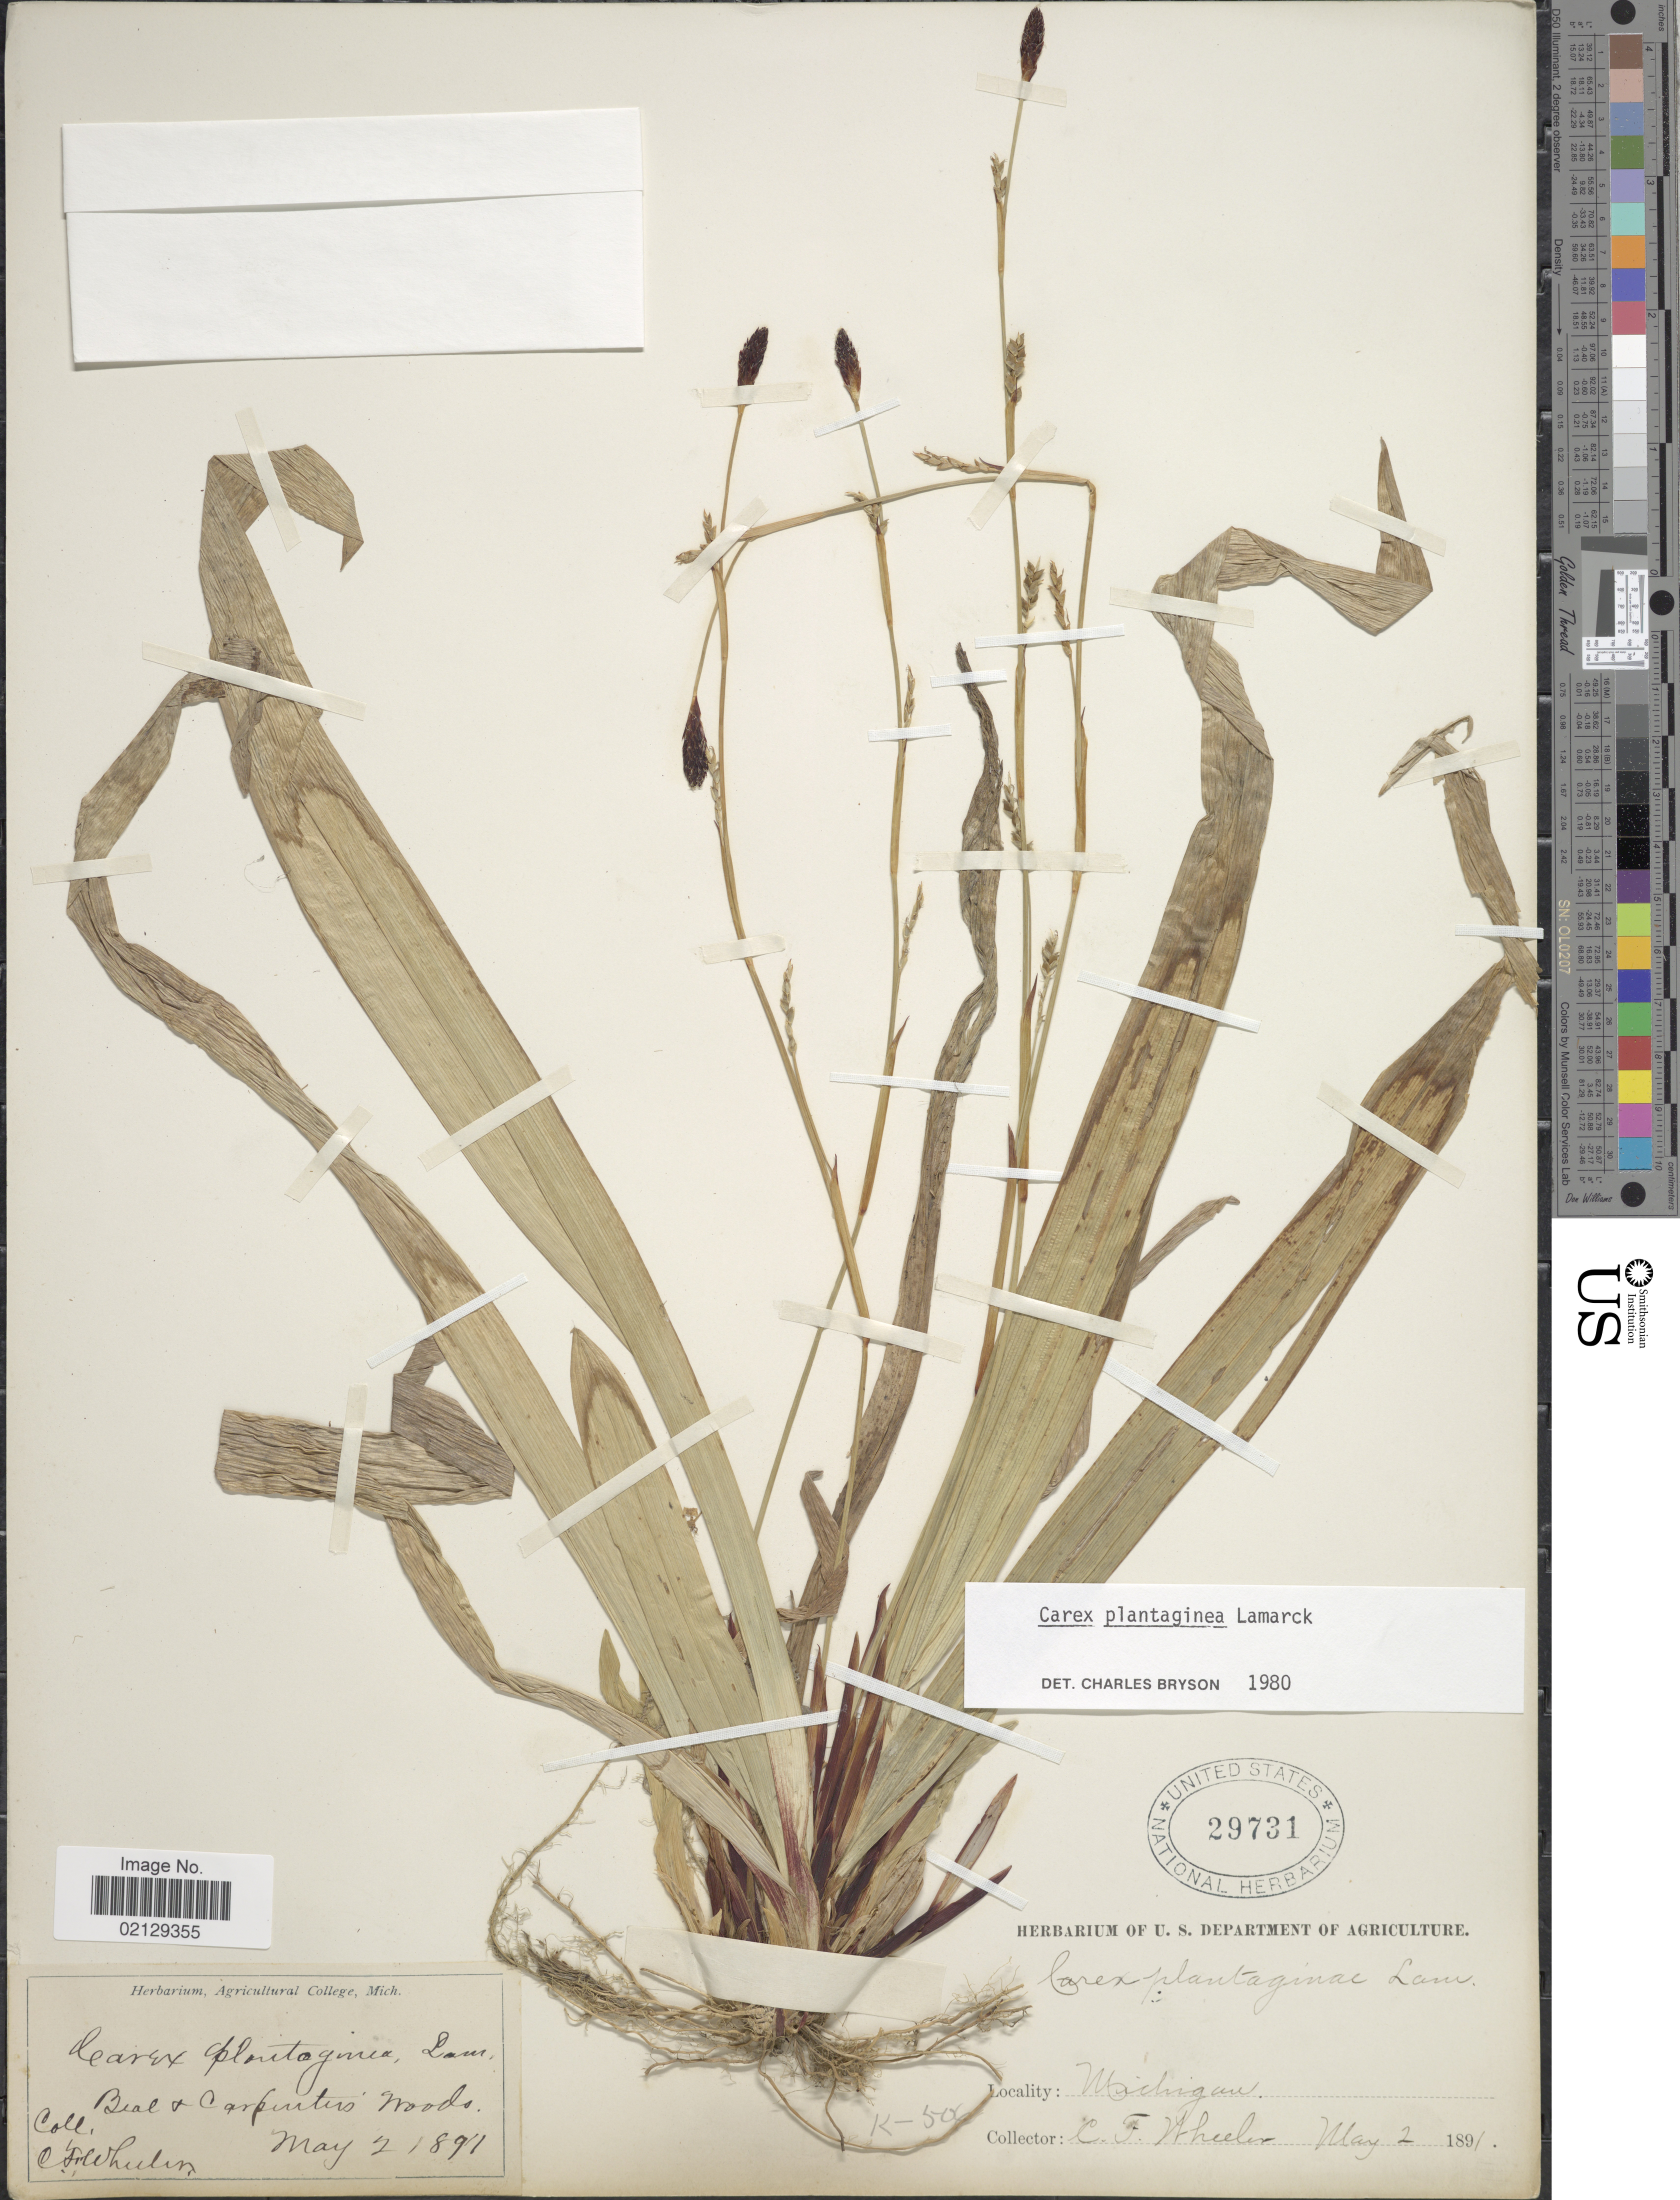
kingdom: Plantae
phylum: Tracheophyta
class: Liliopsida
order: Poales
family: Cyperaceae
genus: Carex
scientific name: Carex plantaginea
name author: Lam.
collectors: C. Wheeler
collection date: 1897-05-02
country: United States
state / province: Michigan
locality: Beal & Carpenters' Woods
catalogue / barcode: US 29731